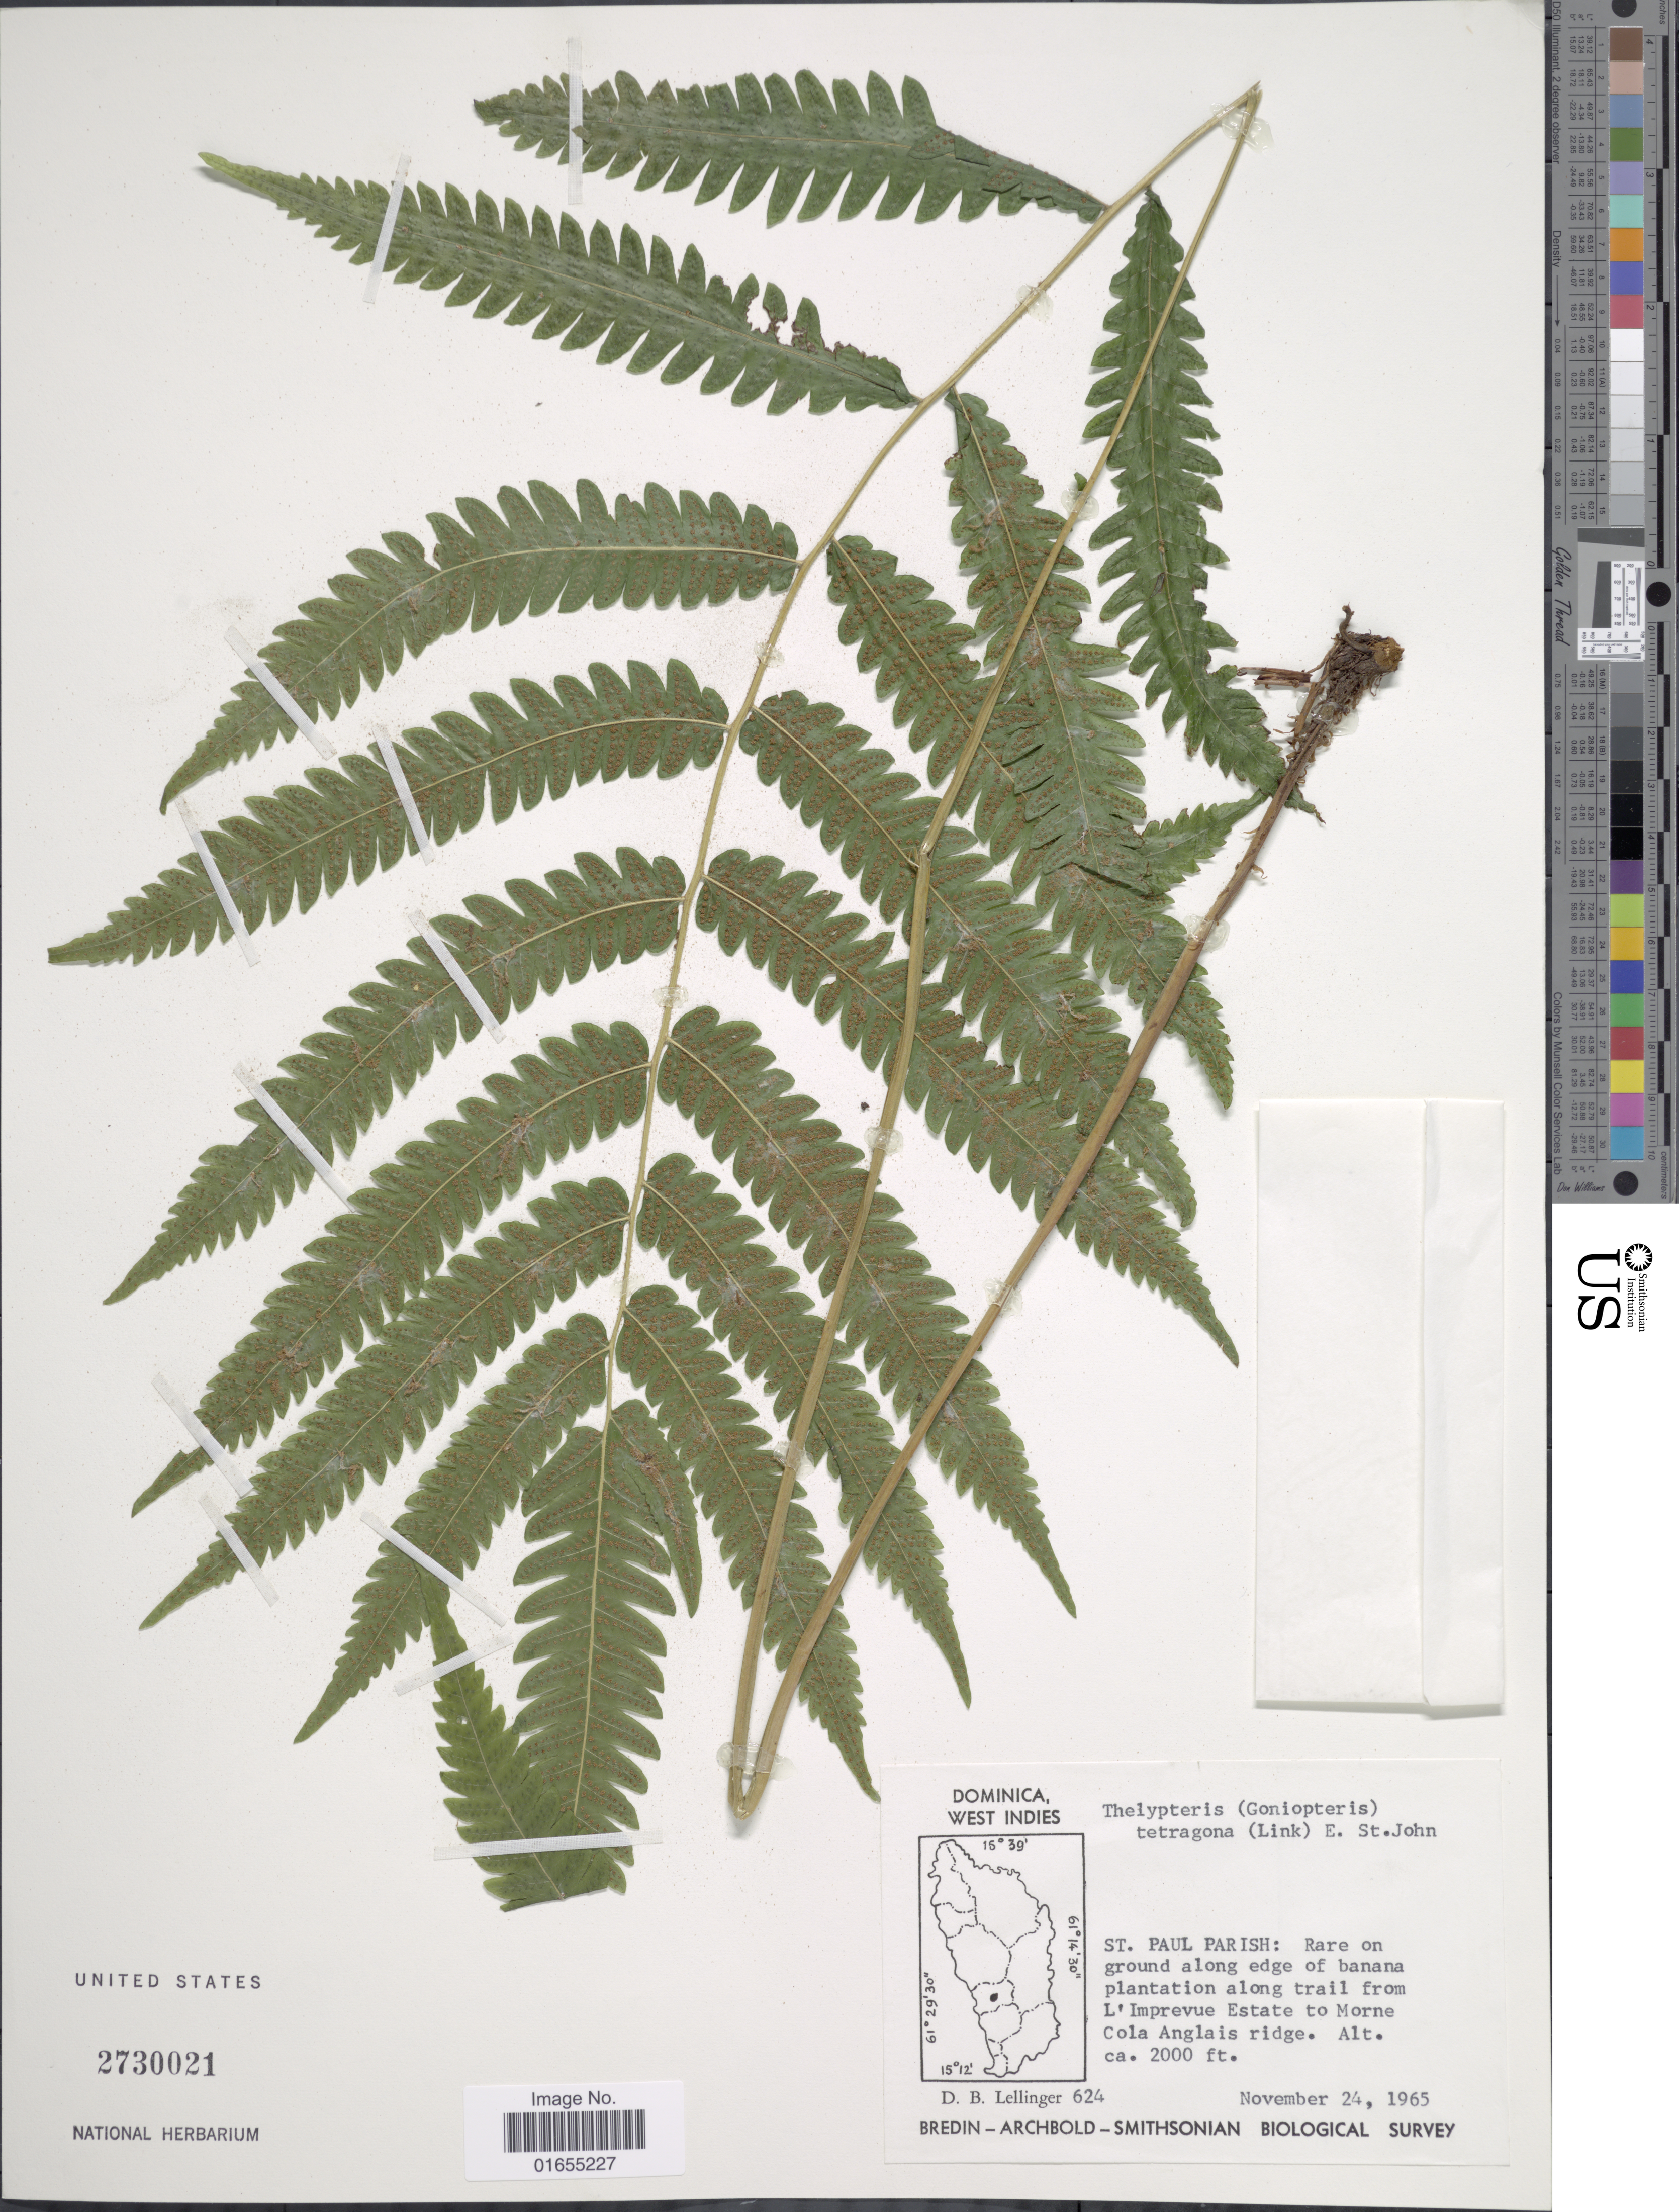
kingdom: Plantae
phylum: Tracheophyta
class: Polypodiopsida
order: Polypodiales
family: Thelypteridaceae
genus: Goniopteris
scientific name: Goniopteris tetragona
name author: (C. Presl) Sw.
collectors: D. B. Lellinger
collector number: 624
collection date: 1965-11-24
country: Dominica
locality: St. Paul Parish: Rare on ground along edge of banana plantation along trail from L'Imprevue Estate to Morne Cola Anglaus ridge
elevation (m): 610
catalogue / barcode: US 2730021